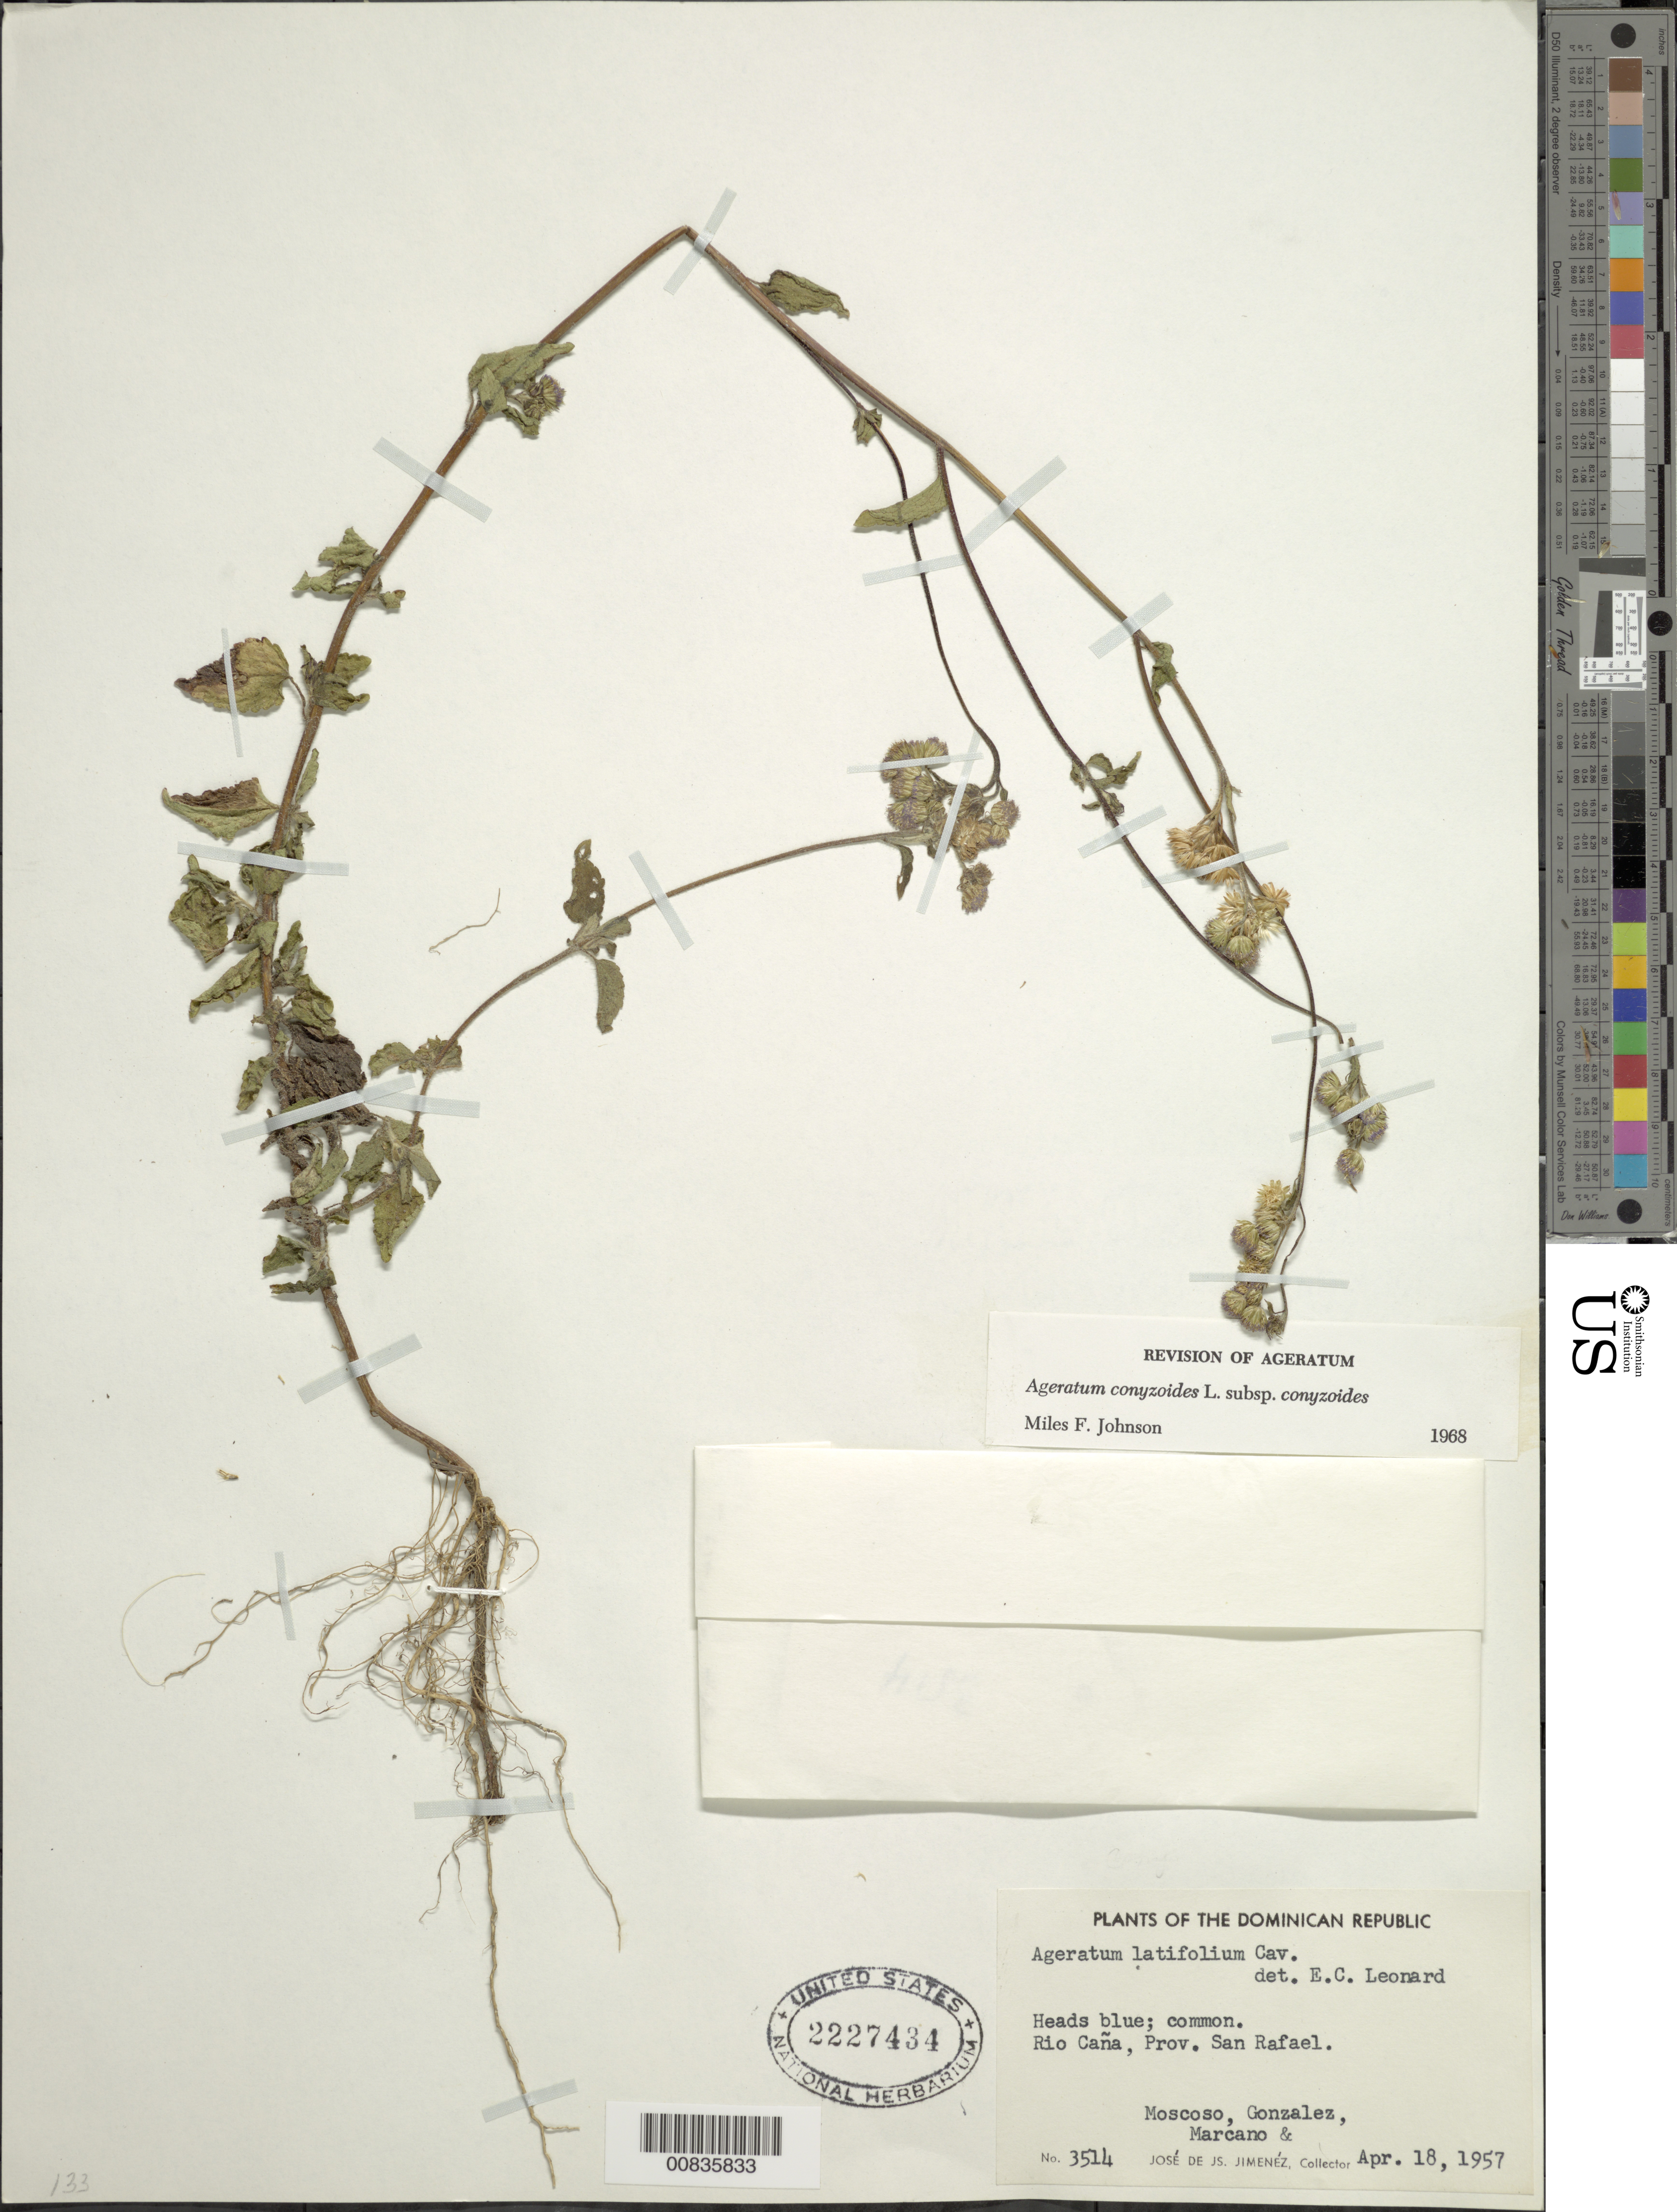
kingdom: Plantae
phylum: Tracheophyta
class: Magnoliopsida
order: Asterales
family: Asteraceae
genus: Ageratum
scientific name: Ageratum conyzoides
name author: L.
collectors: J. J. Jiménez Almonte, R. Moscoso, C. Gonzalez & E. J. Marcano F.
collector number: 3514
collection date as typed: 18 Apr 1957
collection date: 1957-04-18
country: Dominican Republic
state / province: Elias Piña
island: Hispaniola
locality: Rio Caña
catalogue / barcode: US 2227434